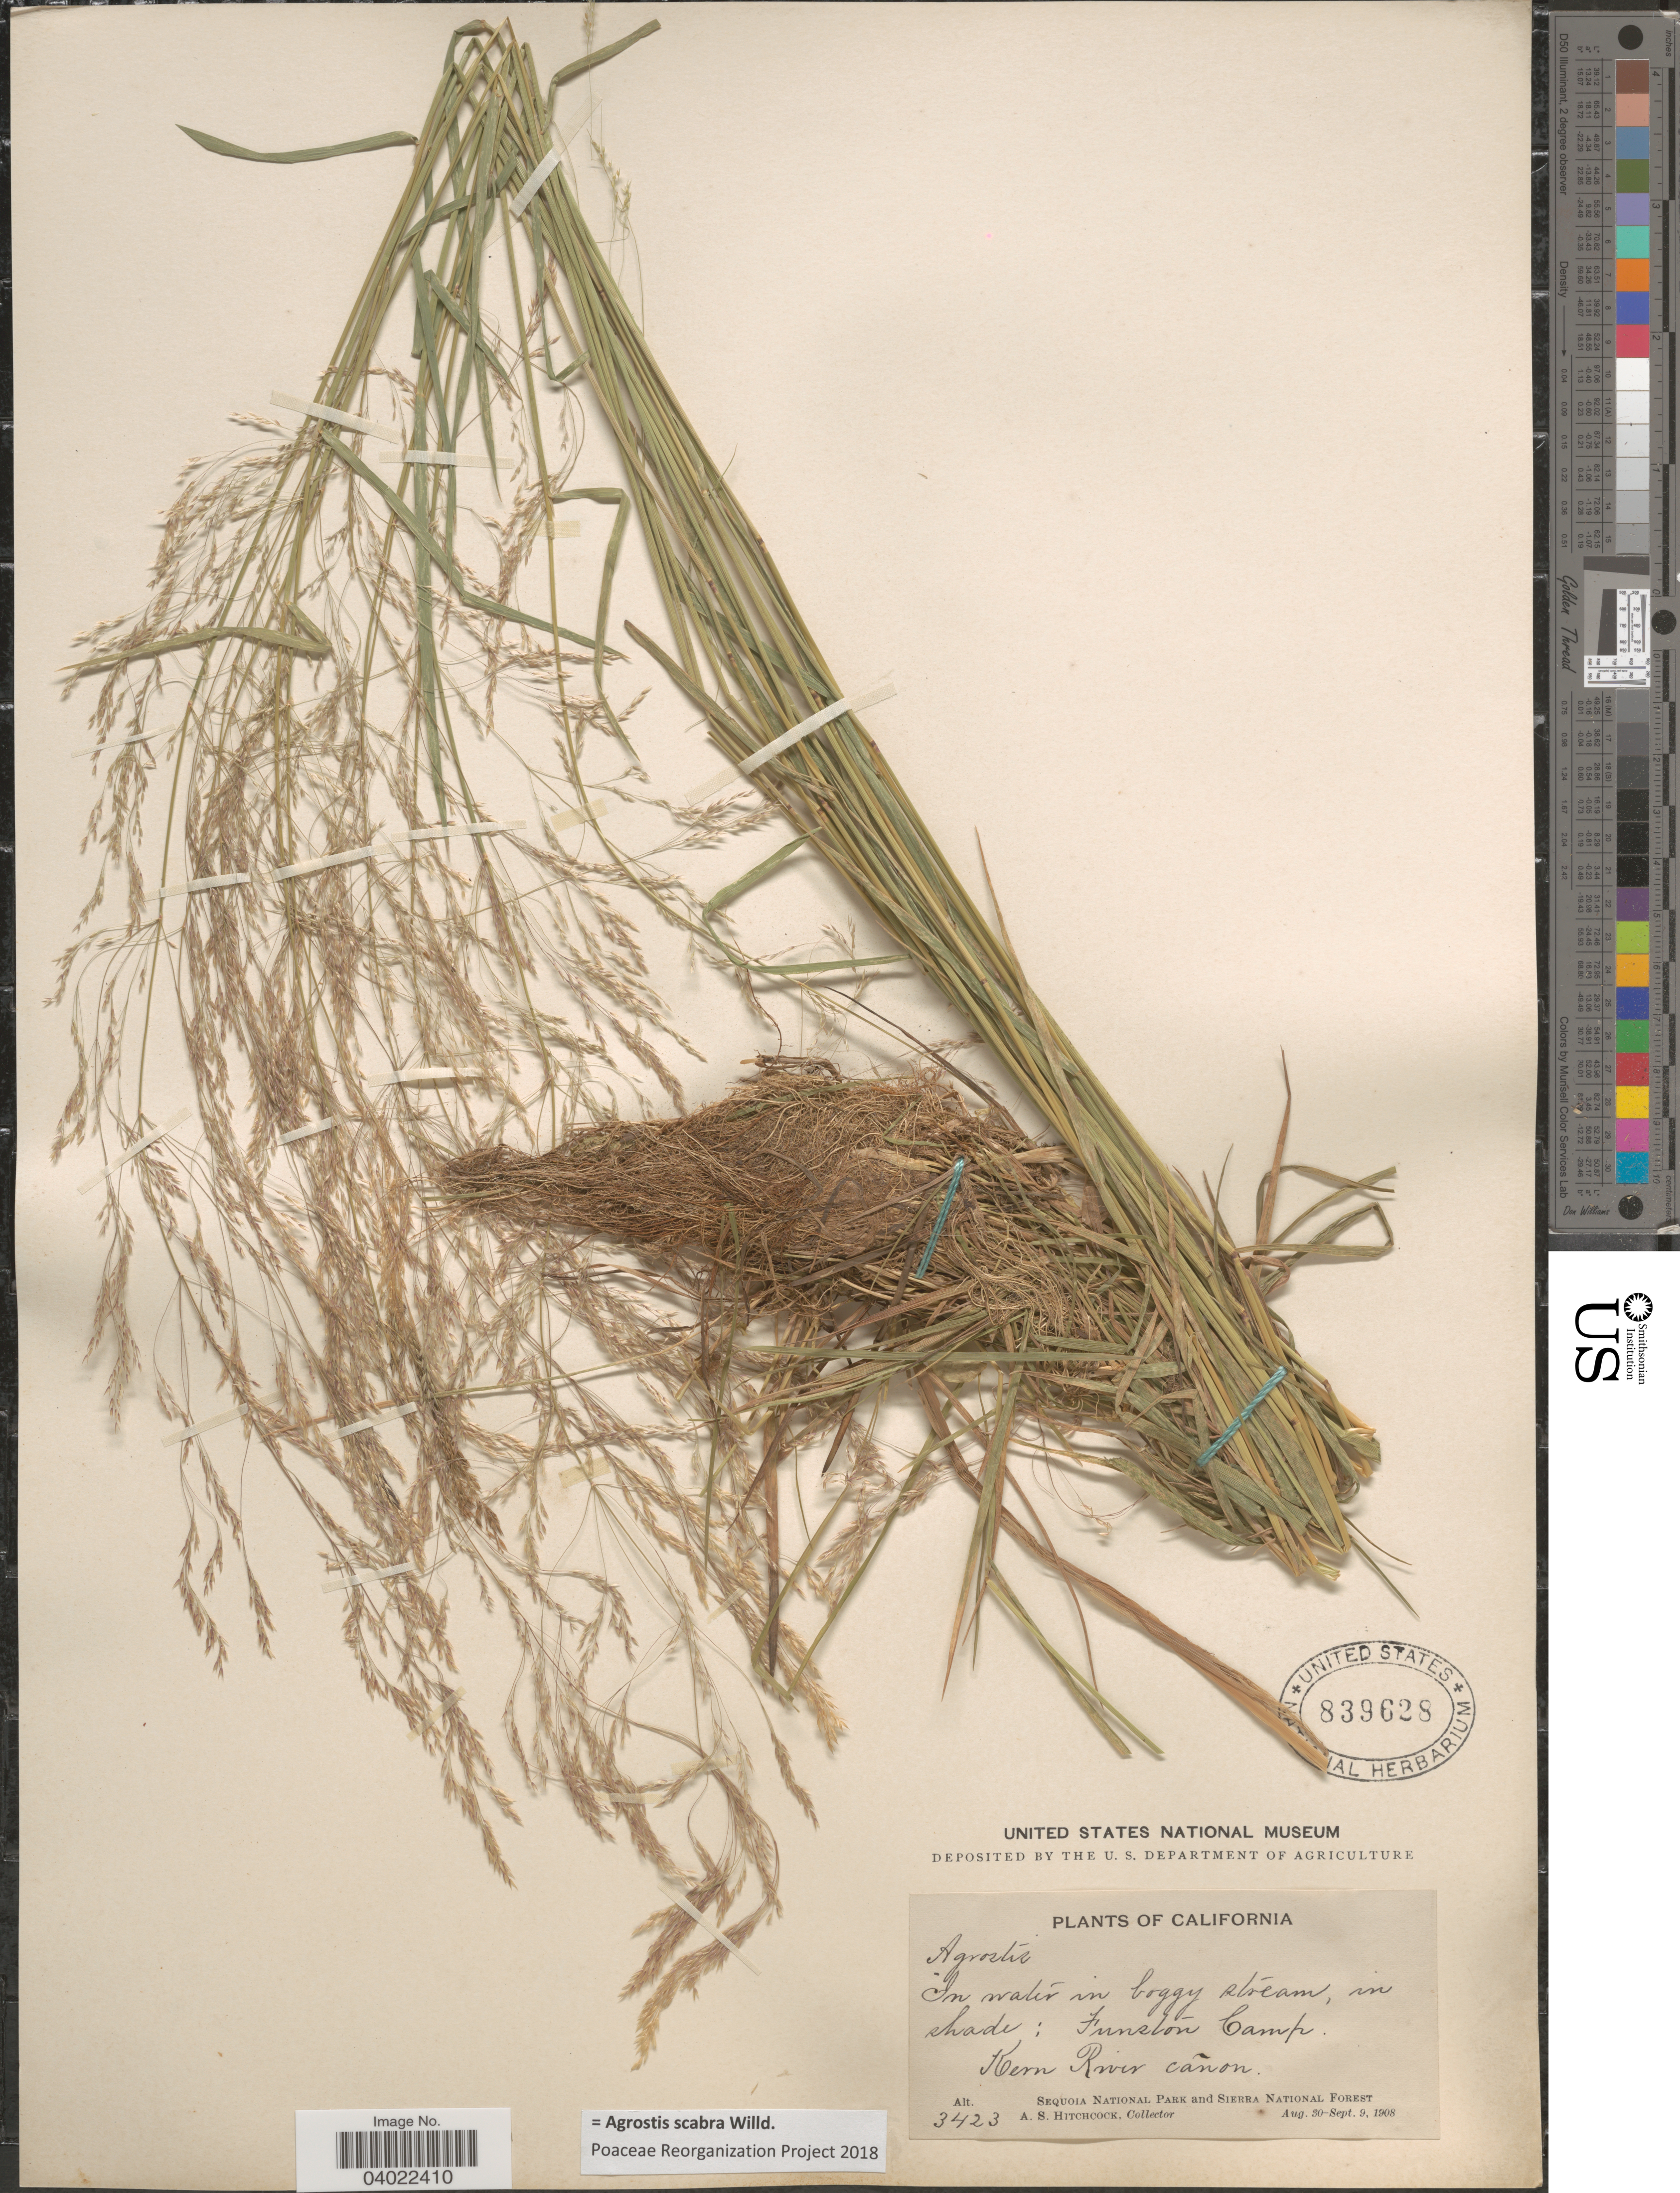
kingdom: Plantae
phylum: Tracheophyta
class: Liliopsida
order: Poales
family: Poaceae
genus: Agrostis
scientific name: Agrostis scabra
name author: Willd.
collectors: A. S. Hitchcock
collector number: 3423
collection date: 1908-08-30/1908-09-09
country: United States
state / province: California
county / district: Kern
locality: Funston Camp. Kern River cañon. Sequoia National Park and Sierra National Forest.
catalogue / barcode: US 839628